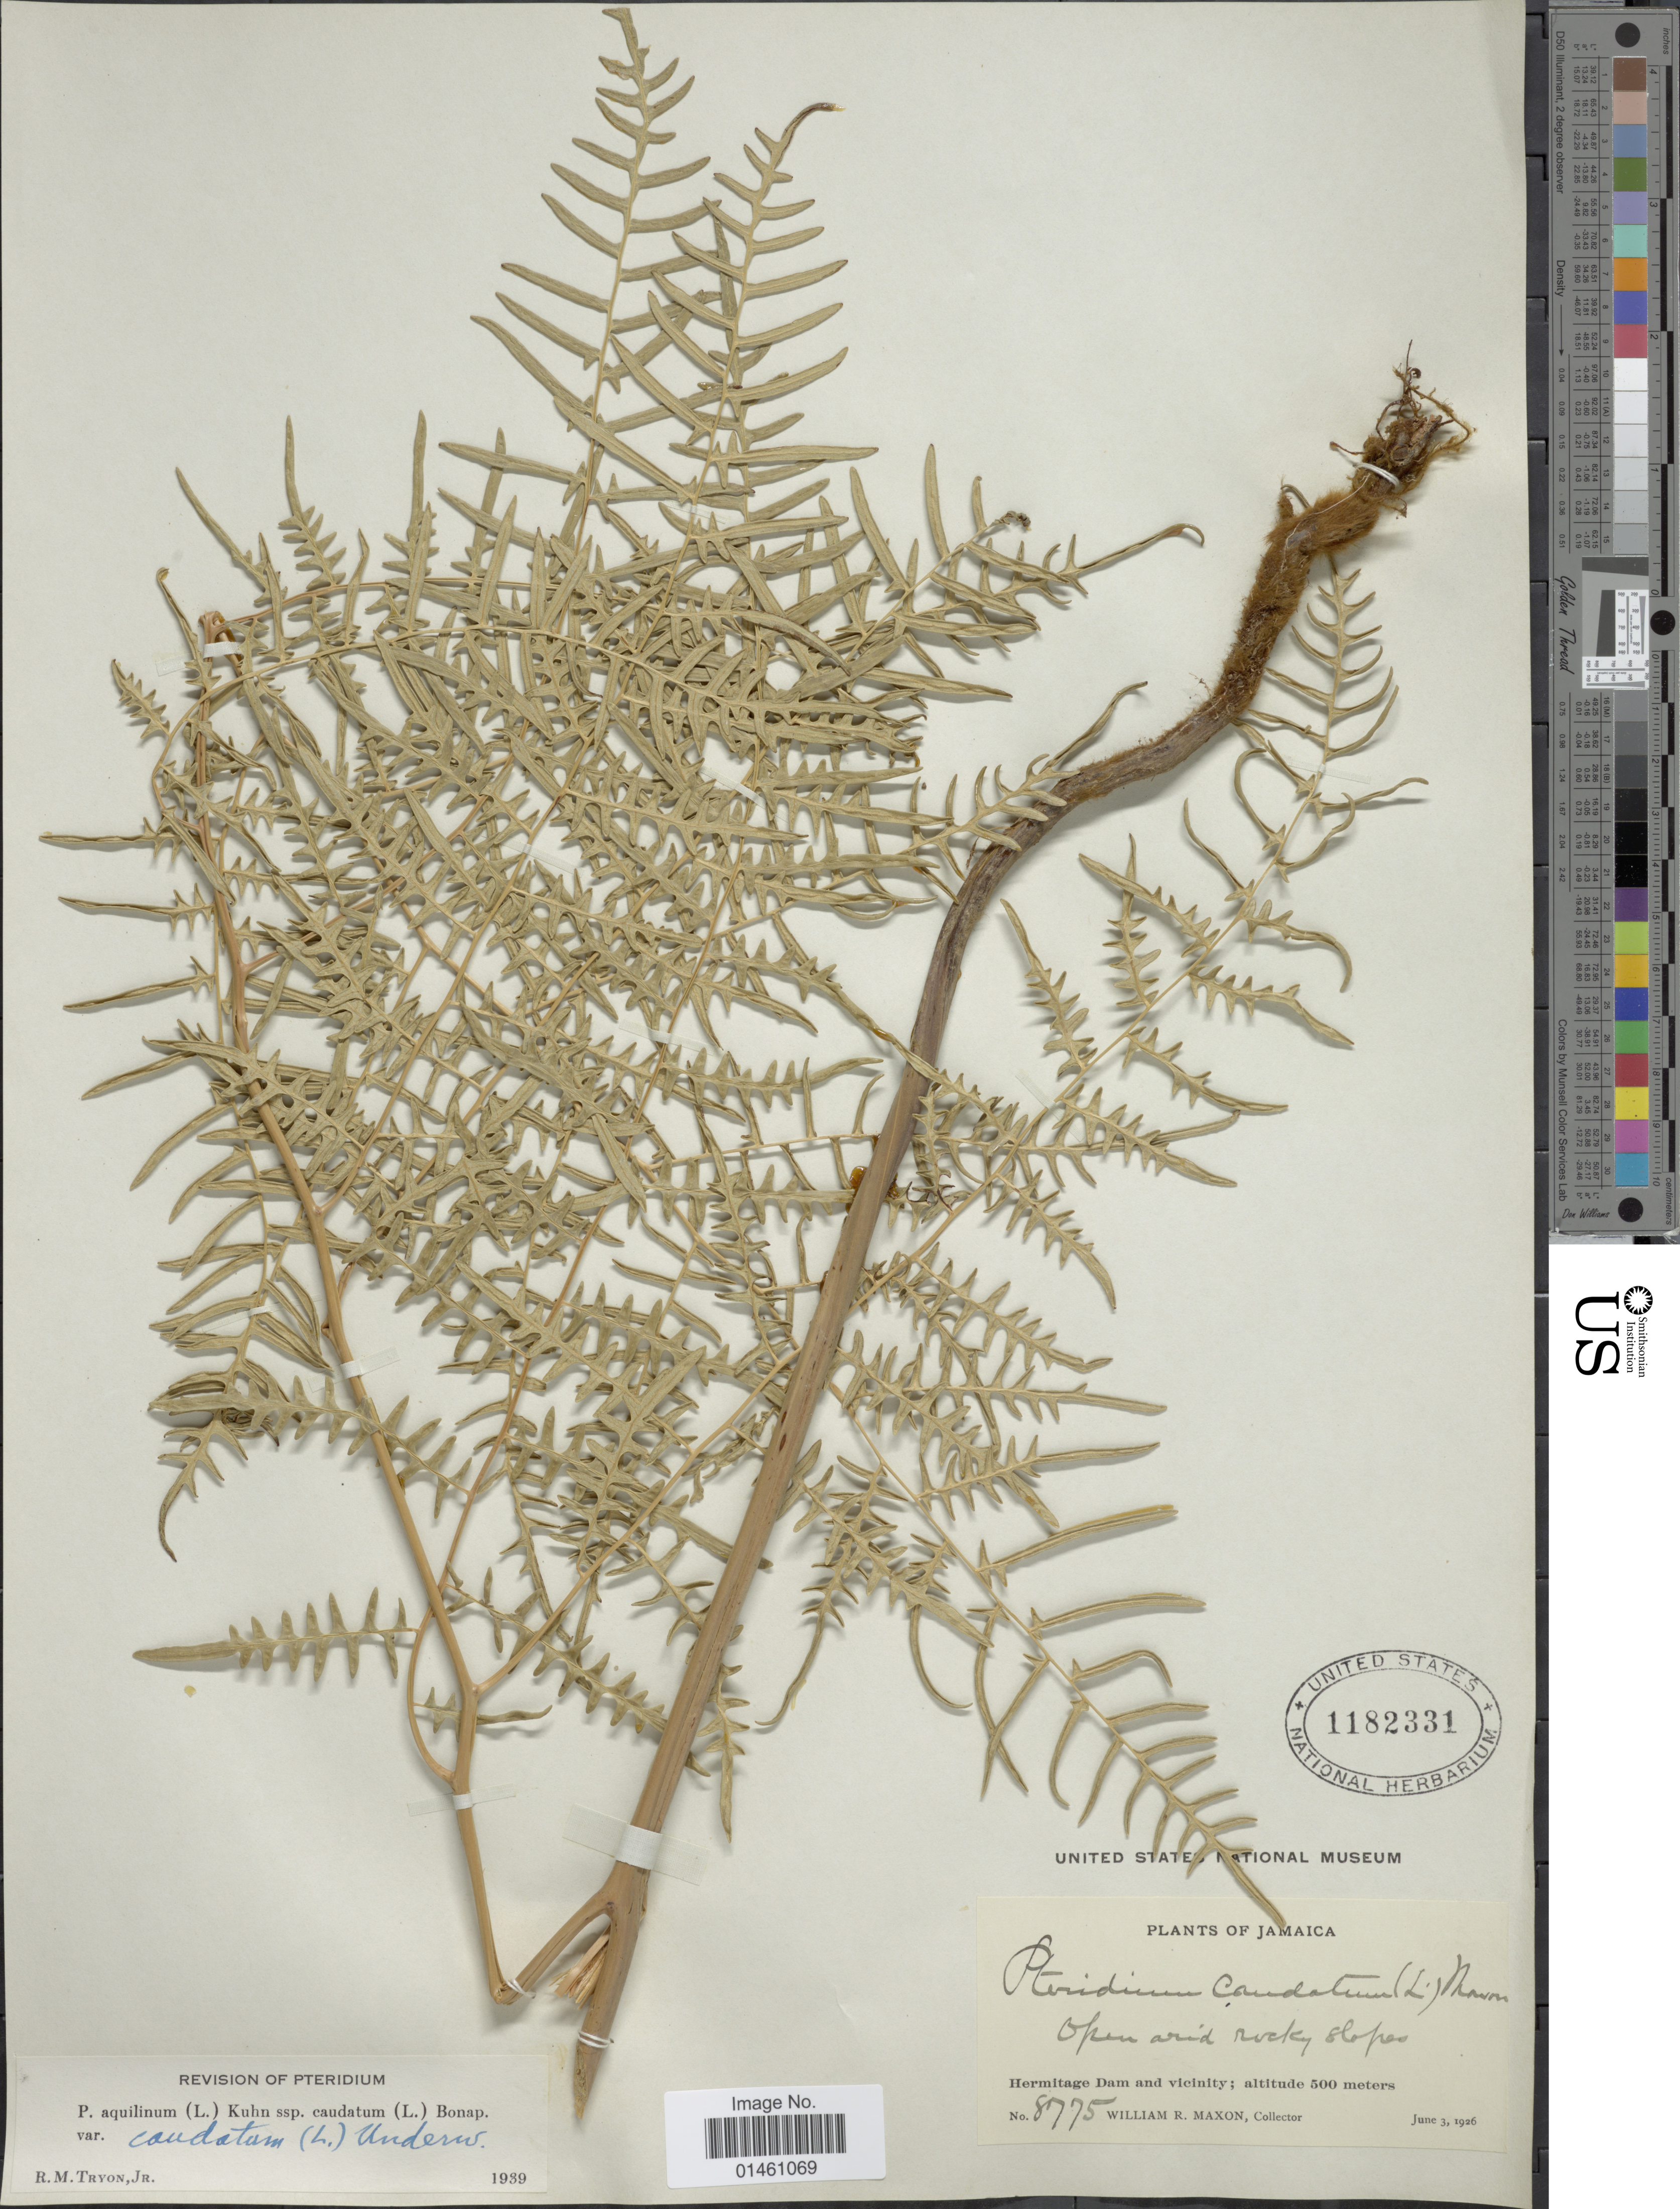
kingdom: Plantae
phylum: Tracheophyta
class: Polypodiopsida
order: Polypodiales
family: Dennstaedtiaceae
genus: Pteridium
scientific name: Pteridium caudatum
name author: (L.) Maxon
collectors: W. R. Maxon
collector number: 8775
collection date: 1926-06-03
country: Jamaica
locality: Hermitage Dam and vicinity.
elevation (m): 500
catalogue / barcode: US 1182331